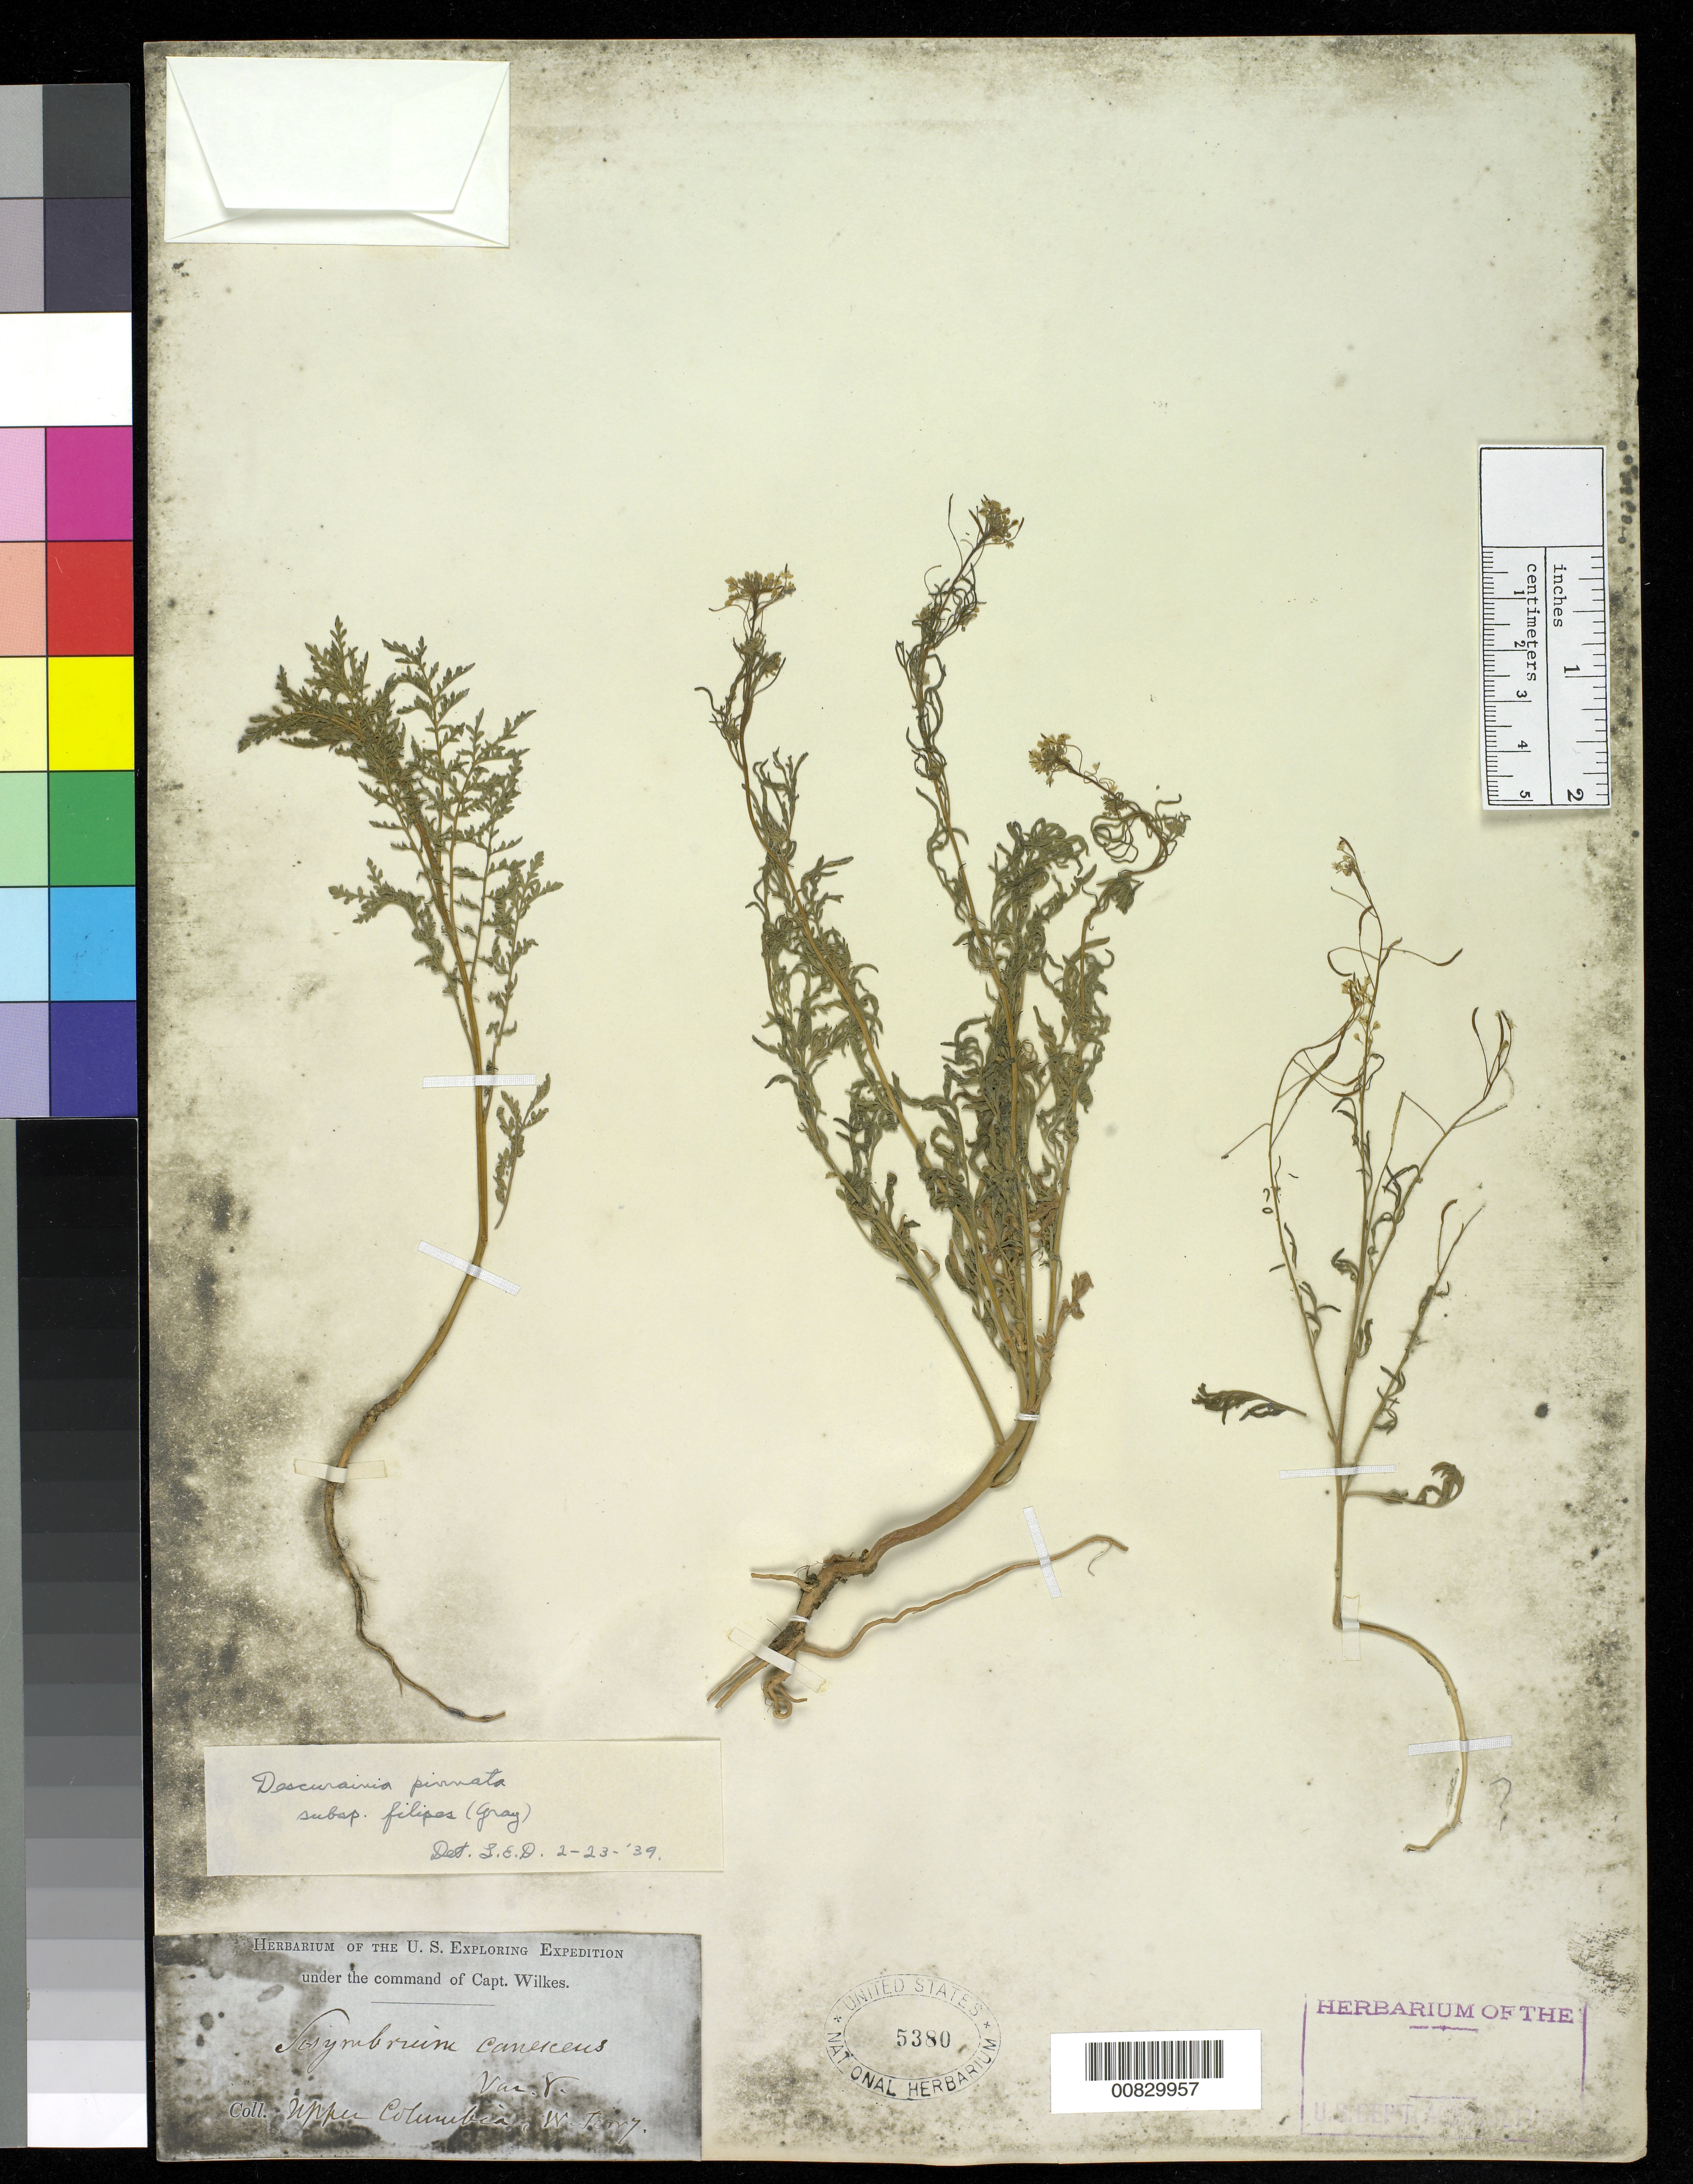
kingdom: Plantae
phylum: Tracheophyta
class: Magnoliopsida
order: Brassicales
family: Brassicaceae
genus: Descurainia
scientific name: Descurainia pinnata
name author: (Walter) Britton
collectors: Wilkes Explor. Exped.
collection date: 1838/1842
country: United States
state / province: Washington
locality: Upper Columbia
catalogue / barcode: US 5380